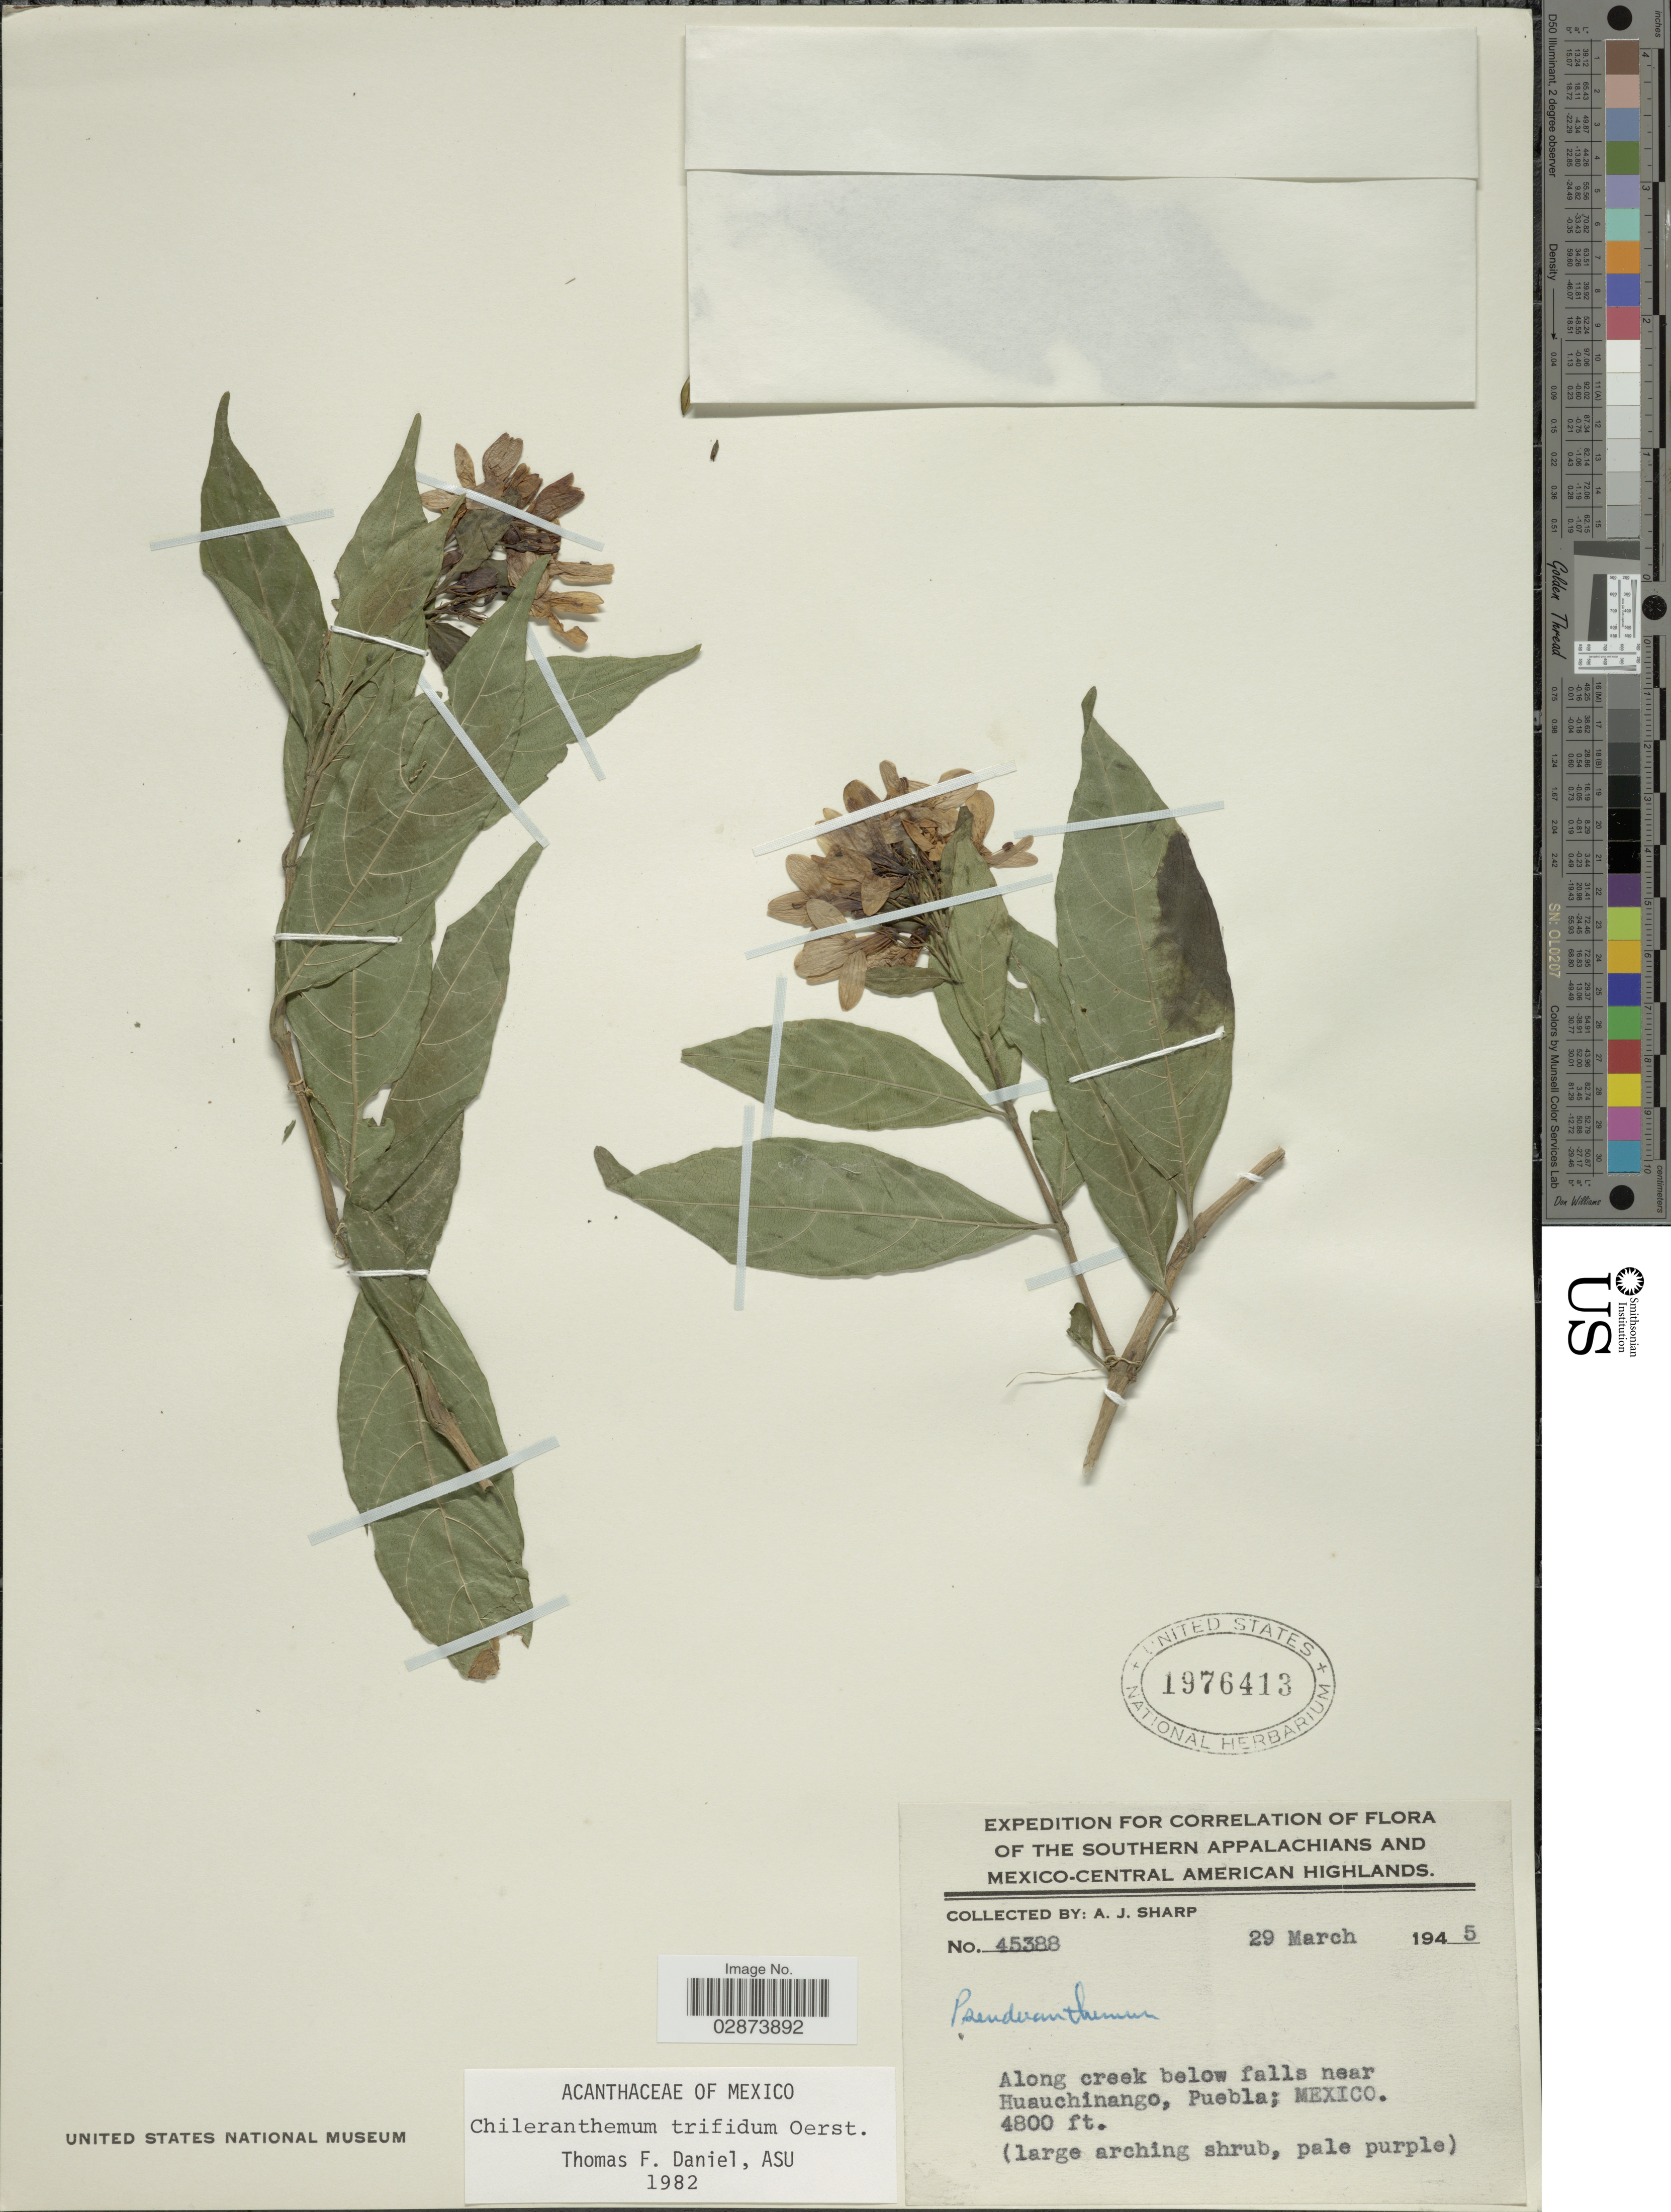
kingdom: Plantae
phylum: Tracheophyta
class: Magnoliopsida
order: Lamiales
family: Acanthaceae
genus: Chileranthemum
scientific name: Chileranthemum trifidum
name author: Oerst.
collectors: A. J. Sharp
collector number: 45388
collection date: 1945-03-29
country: Mexico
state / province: Puebla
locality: Southern Appalachians and Mexico-Central American Highlands. Along creek below falls near Huauchinango.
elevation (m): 1463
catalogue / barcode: US 1976413